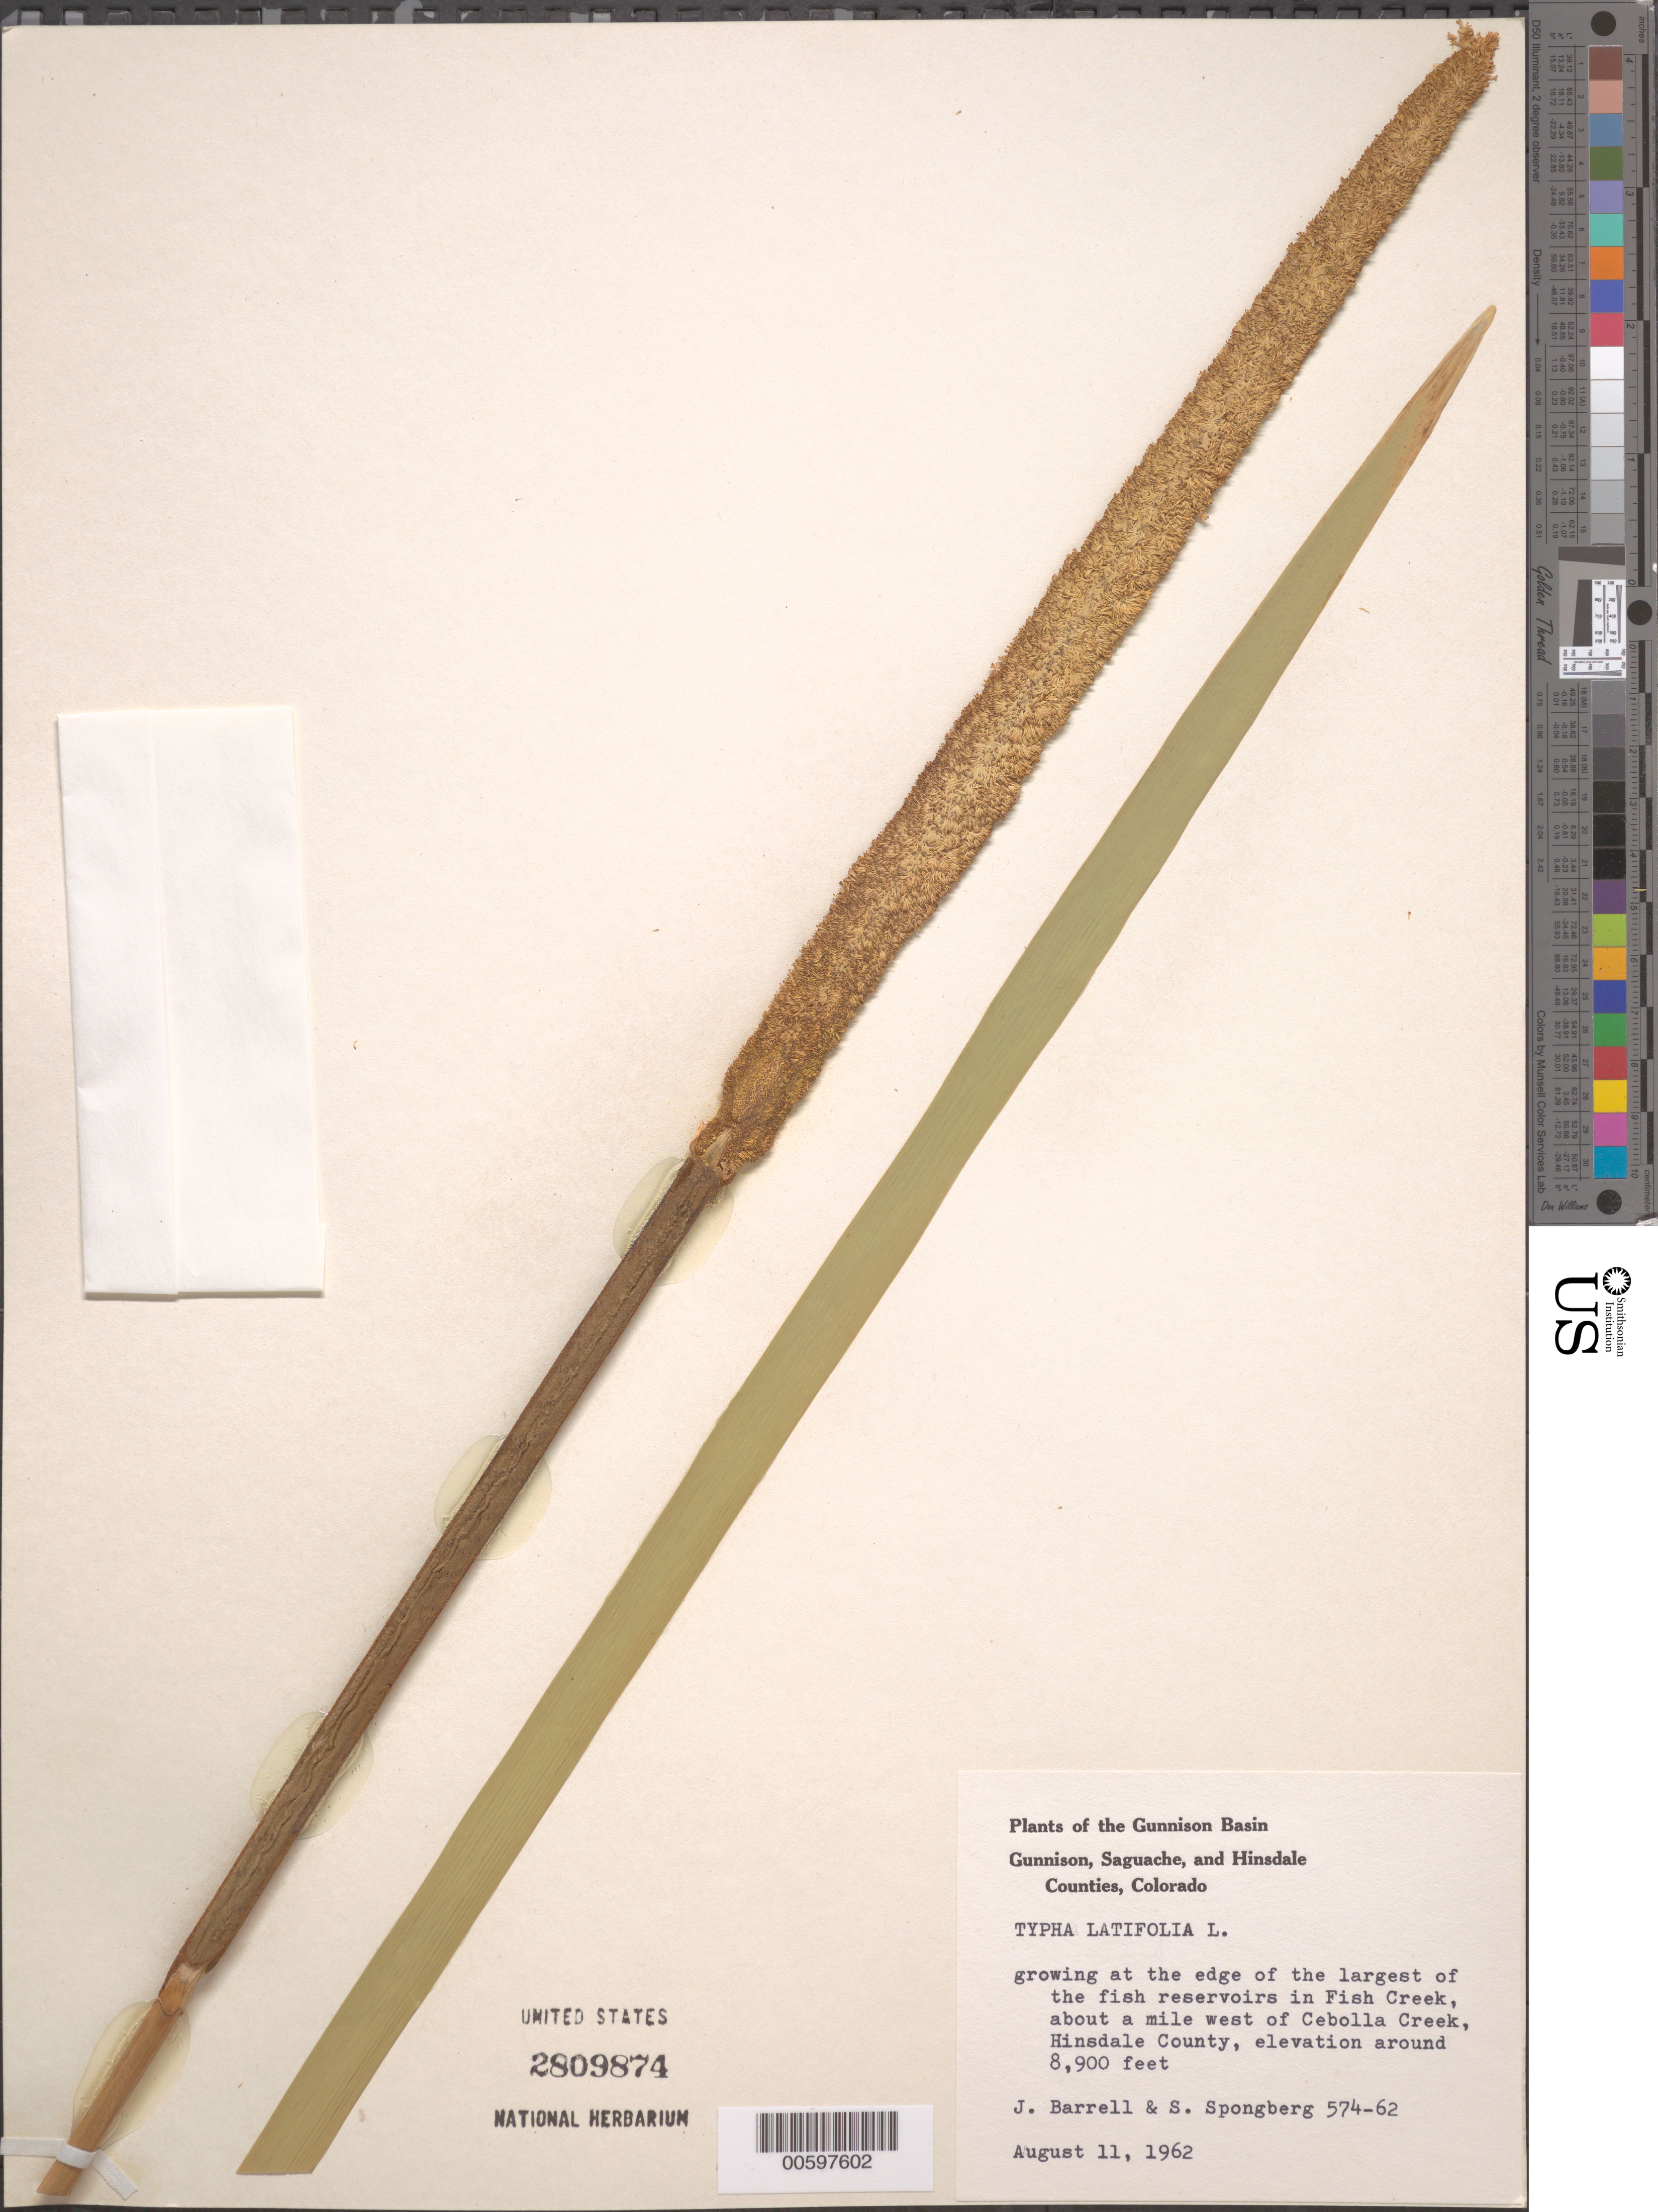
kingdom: Plantae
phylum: Tracheophyta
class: Liliopsida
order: Poales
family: Typhaceae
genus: Typha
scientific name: Typha latifolia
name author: L.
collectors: J. Barrell & S. A.Spongberg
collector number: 574-62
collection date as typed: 11 Aug 1962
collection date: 1962-08-11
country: United States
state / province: Colorado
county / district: Hinsdale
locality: Fish Creek, W of Cebolla Creek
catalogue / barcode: US 2809874